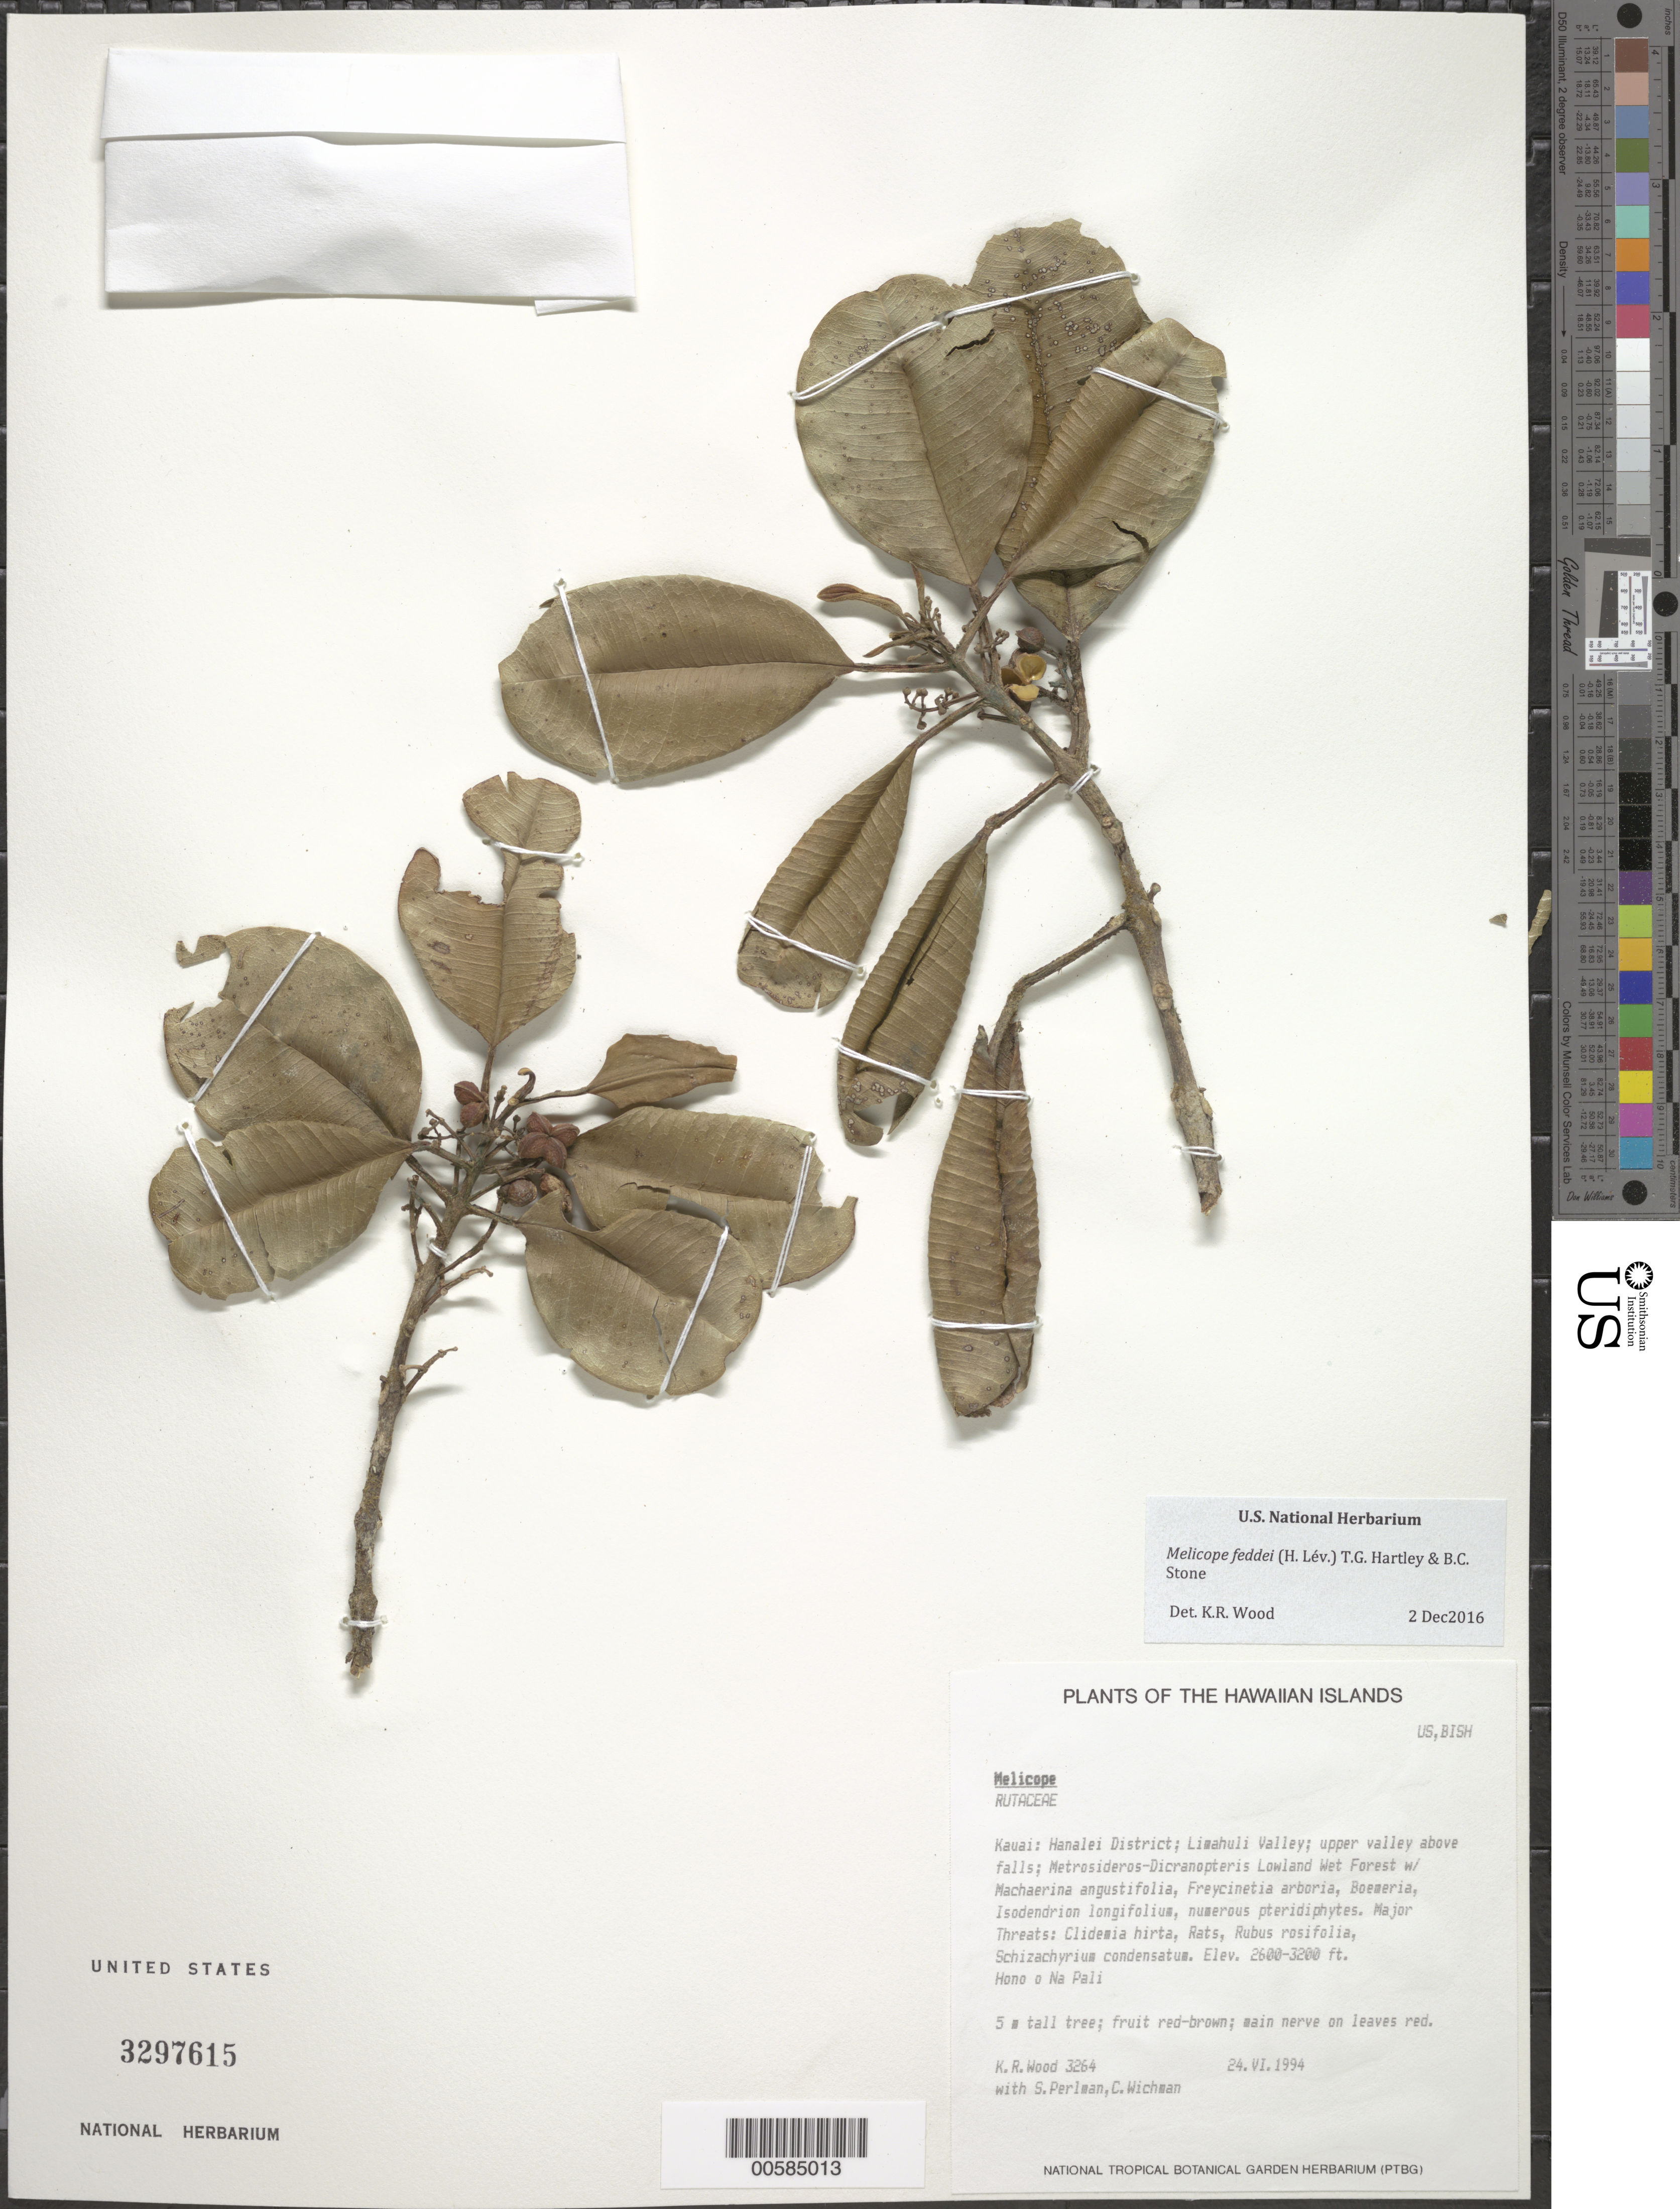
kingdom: Plantae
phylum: Tracheophyta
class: Magnoliopsida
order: Sapindales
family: Rutaceae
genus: Melicope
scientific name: Melicope feddei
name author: (H. Lév.) T.G. Hartley & B.C. Stone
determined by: Wood, Kenneth R.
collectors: K. R. Wood, S. P. Perlman & C. Wichman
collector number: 3264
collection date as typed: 24 Jun 1994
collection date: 1994-06-24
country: United States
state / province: Hawaii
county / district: Kauai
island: Kaua'i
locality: Hanalei Dist; Limahuli Valley; upper valley above falls. Hono o Na Pali.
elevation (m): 792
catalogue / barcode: US 3297615